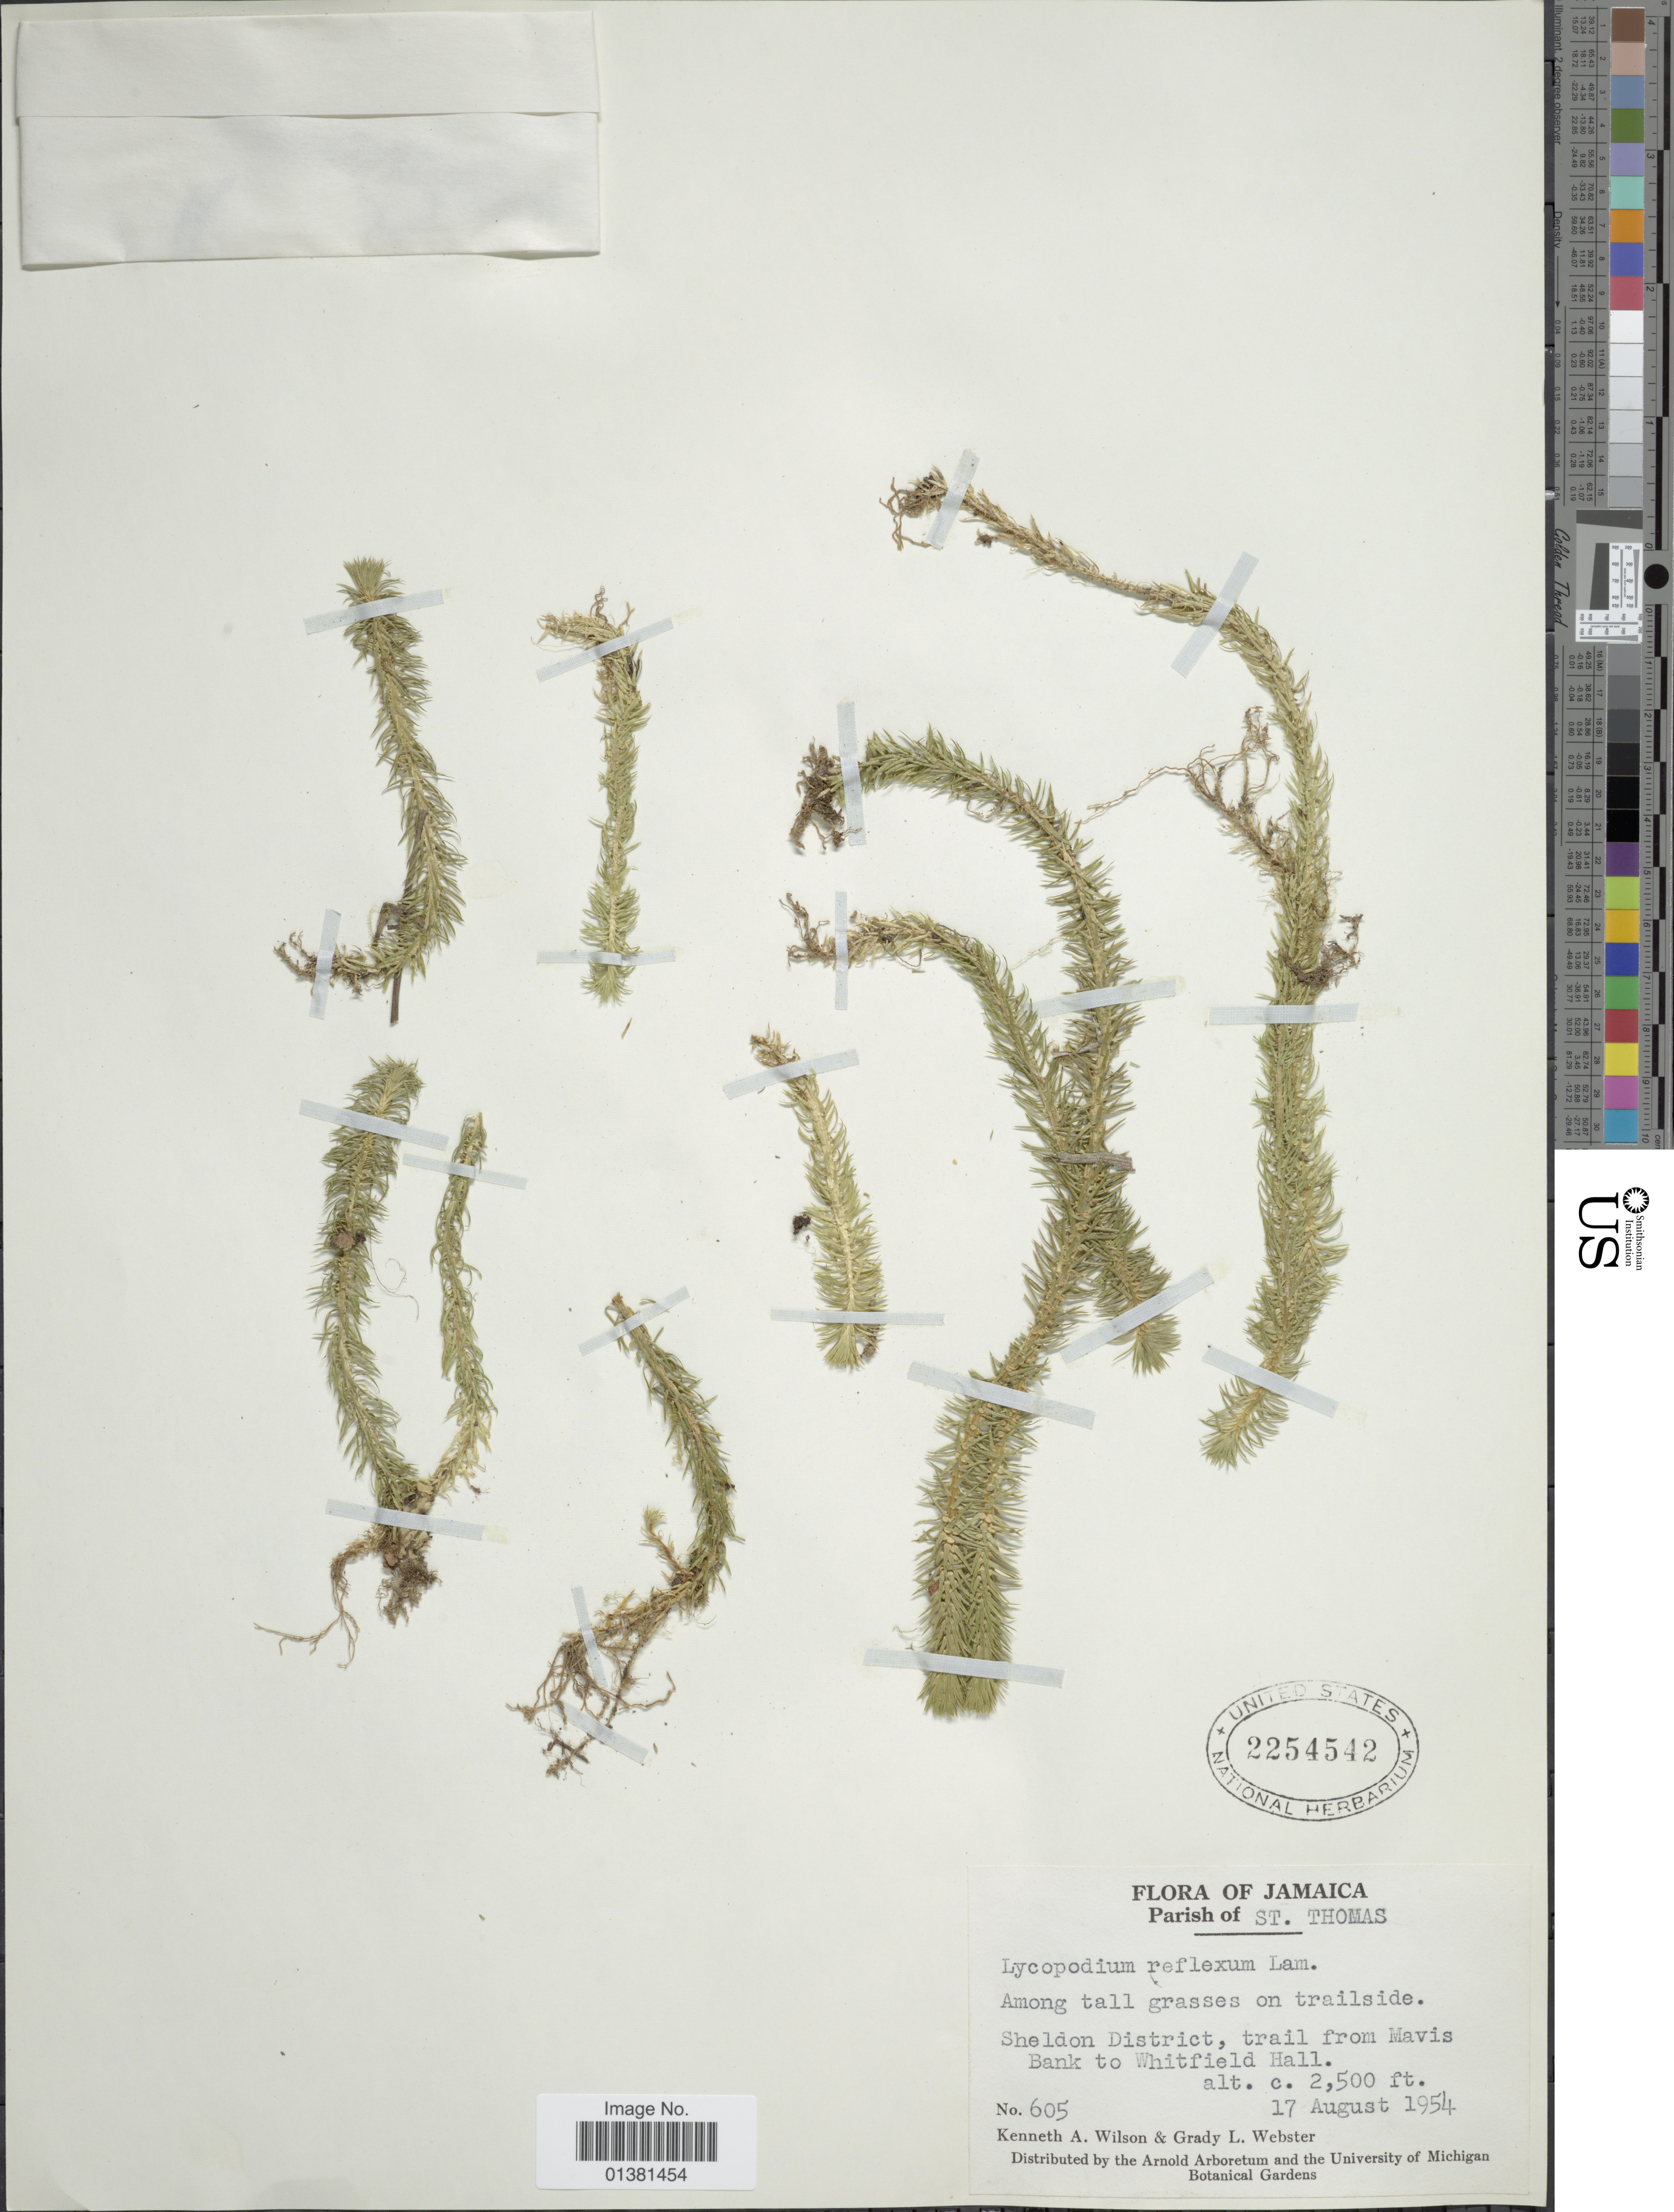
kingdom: Plantae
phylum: Tracheophyta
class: Lycopodiopsida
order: Lycopodiales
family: Lycopodiaceae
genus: Phlegmariurus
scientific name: Phlegmariurus reflexus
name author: (Lam.) B. Øllg.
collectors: K. A. Wilson & G. L. Webster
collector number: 605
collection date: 1954-08-17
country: Jamaica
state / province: Saint Thomas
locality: Sheldon District, trail from Mavis Bank to Whitfield Hall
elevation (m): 762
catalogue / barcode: US 2254542